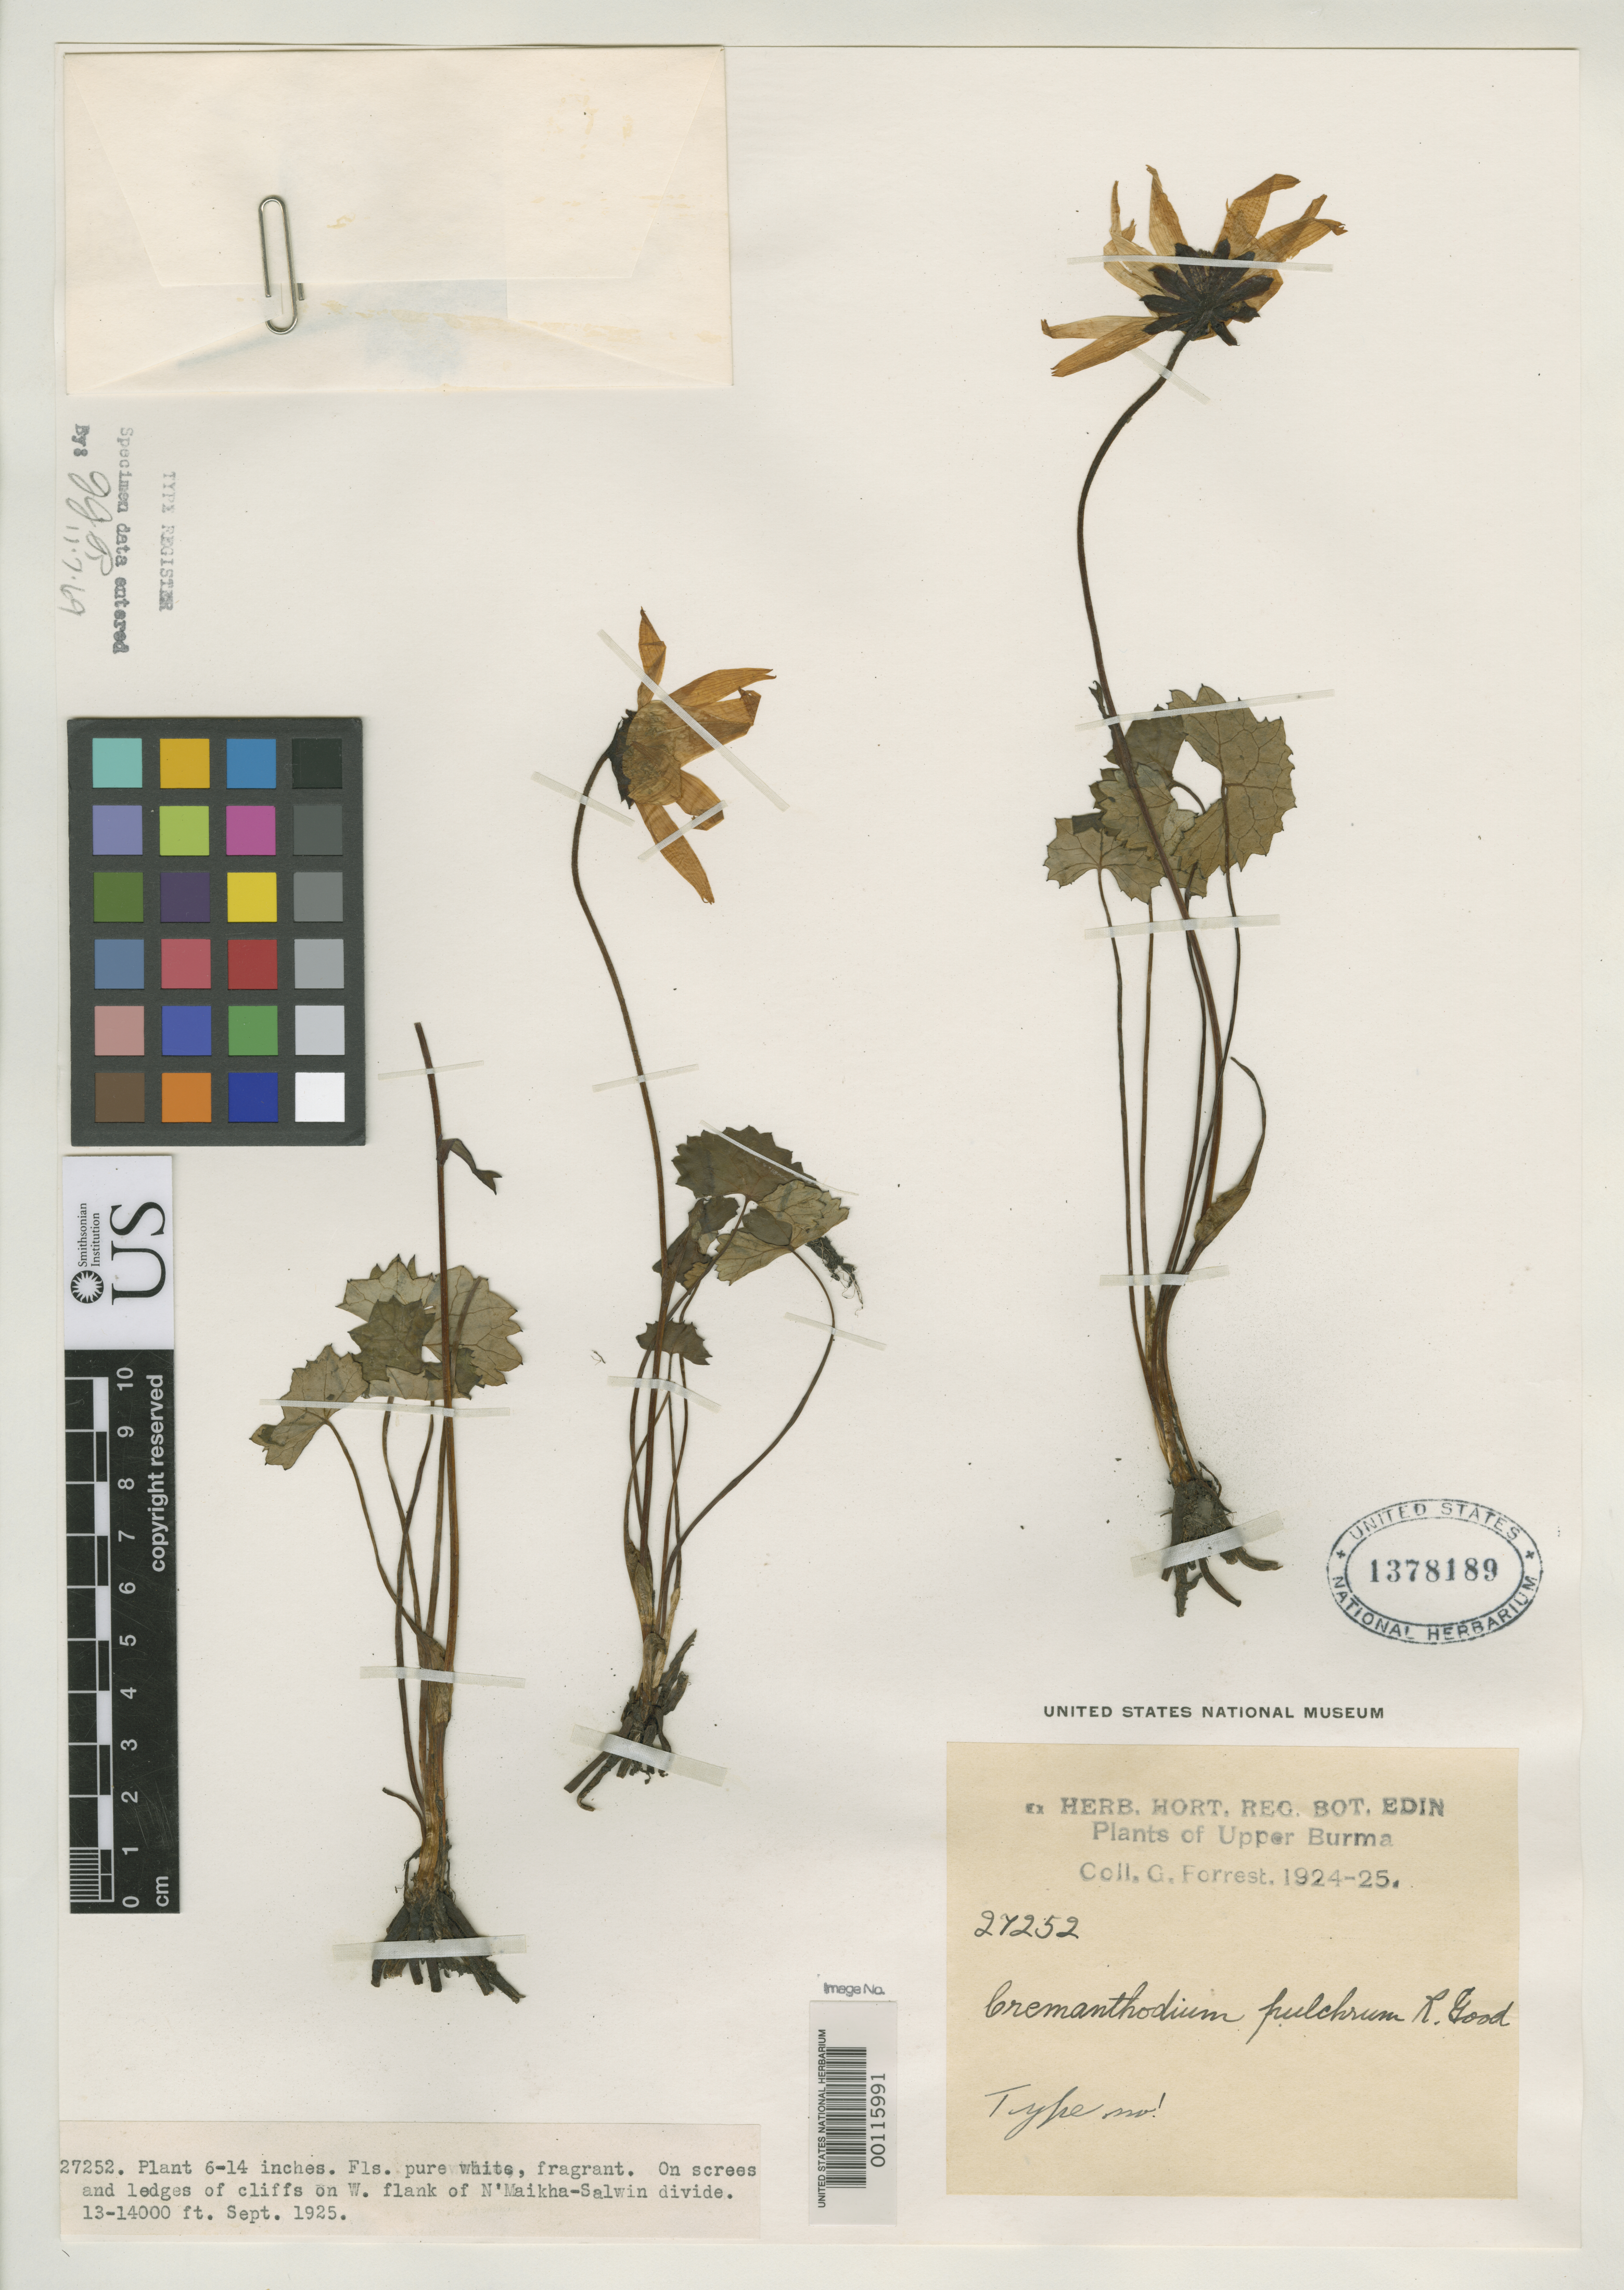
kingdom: Plantae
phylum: Tracheophyta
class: Magnoliopsida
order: Asterales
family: Asteraceae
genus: Cremanthodium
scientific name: Cremanthodium pulchrum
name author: R.D. Good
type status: Isotype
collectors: G. Forrest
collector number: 27252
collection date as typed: Sep 1925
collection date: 1925-09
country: Myanmar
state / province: Shan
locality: N'Maikha-Salwin Divide.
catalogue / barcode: US 1378189